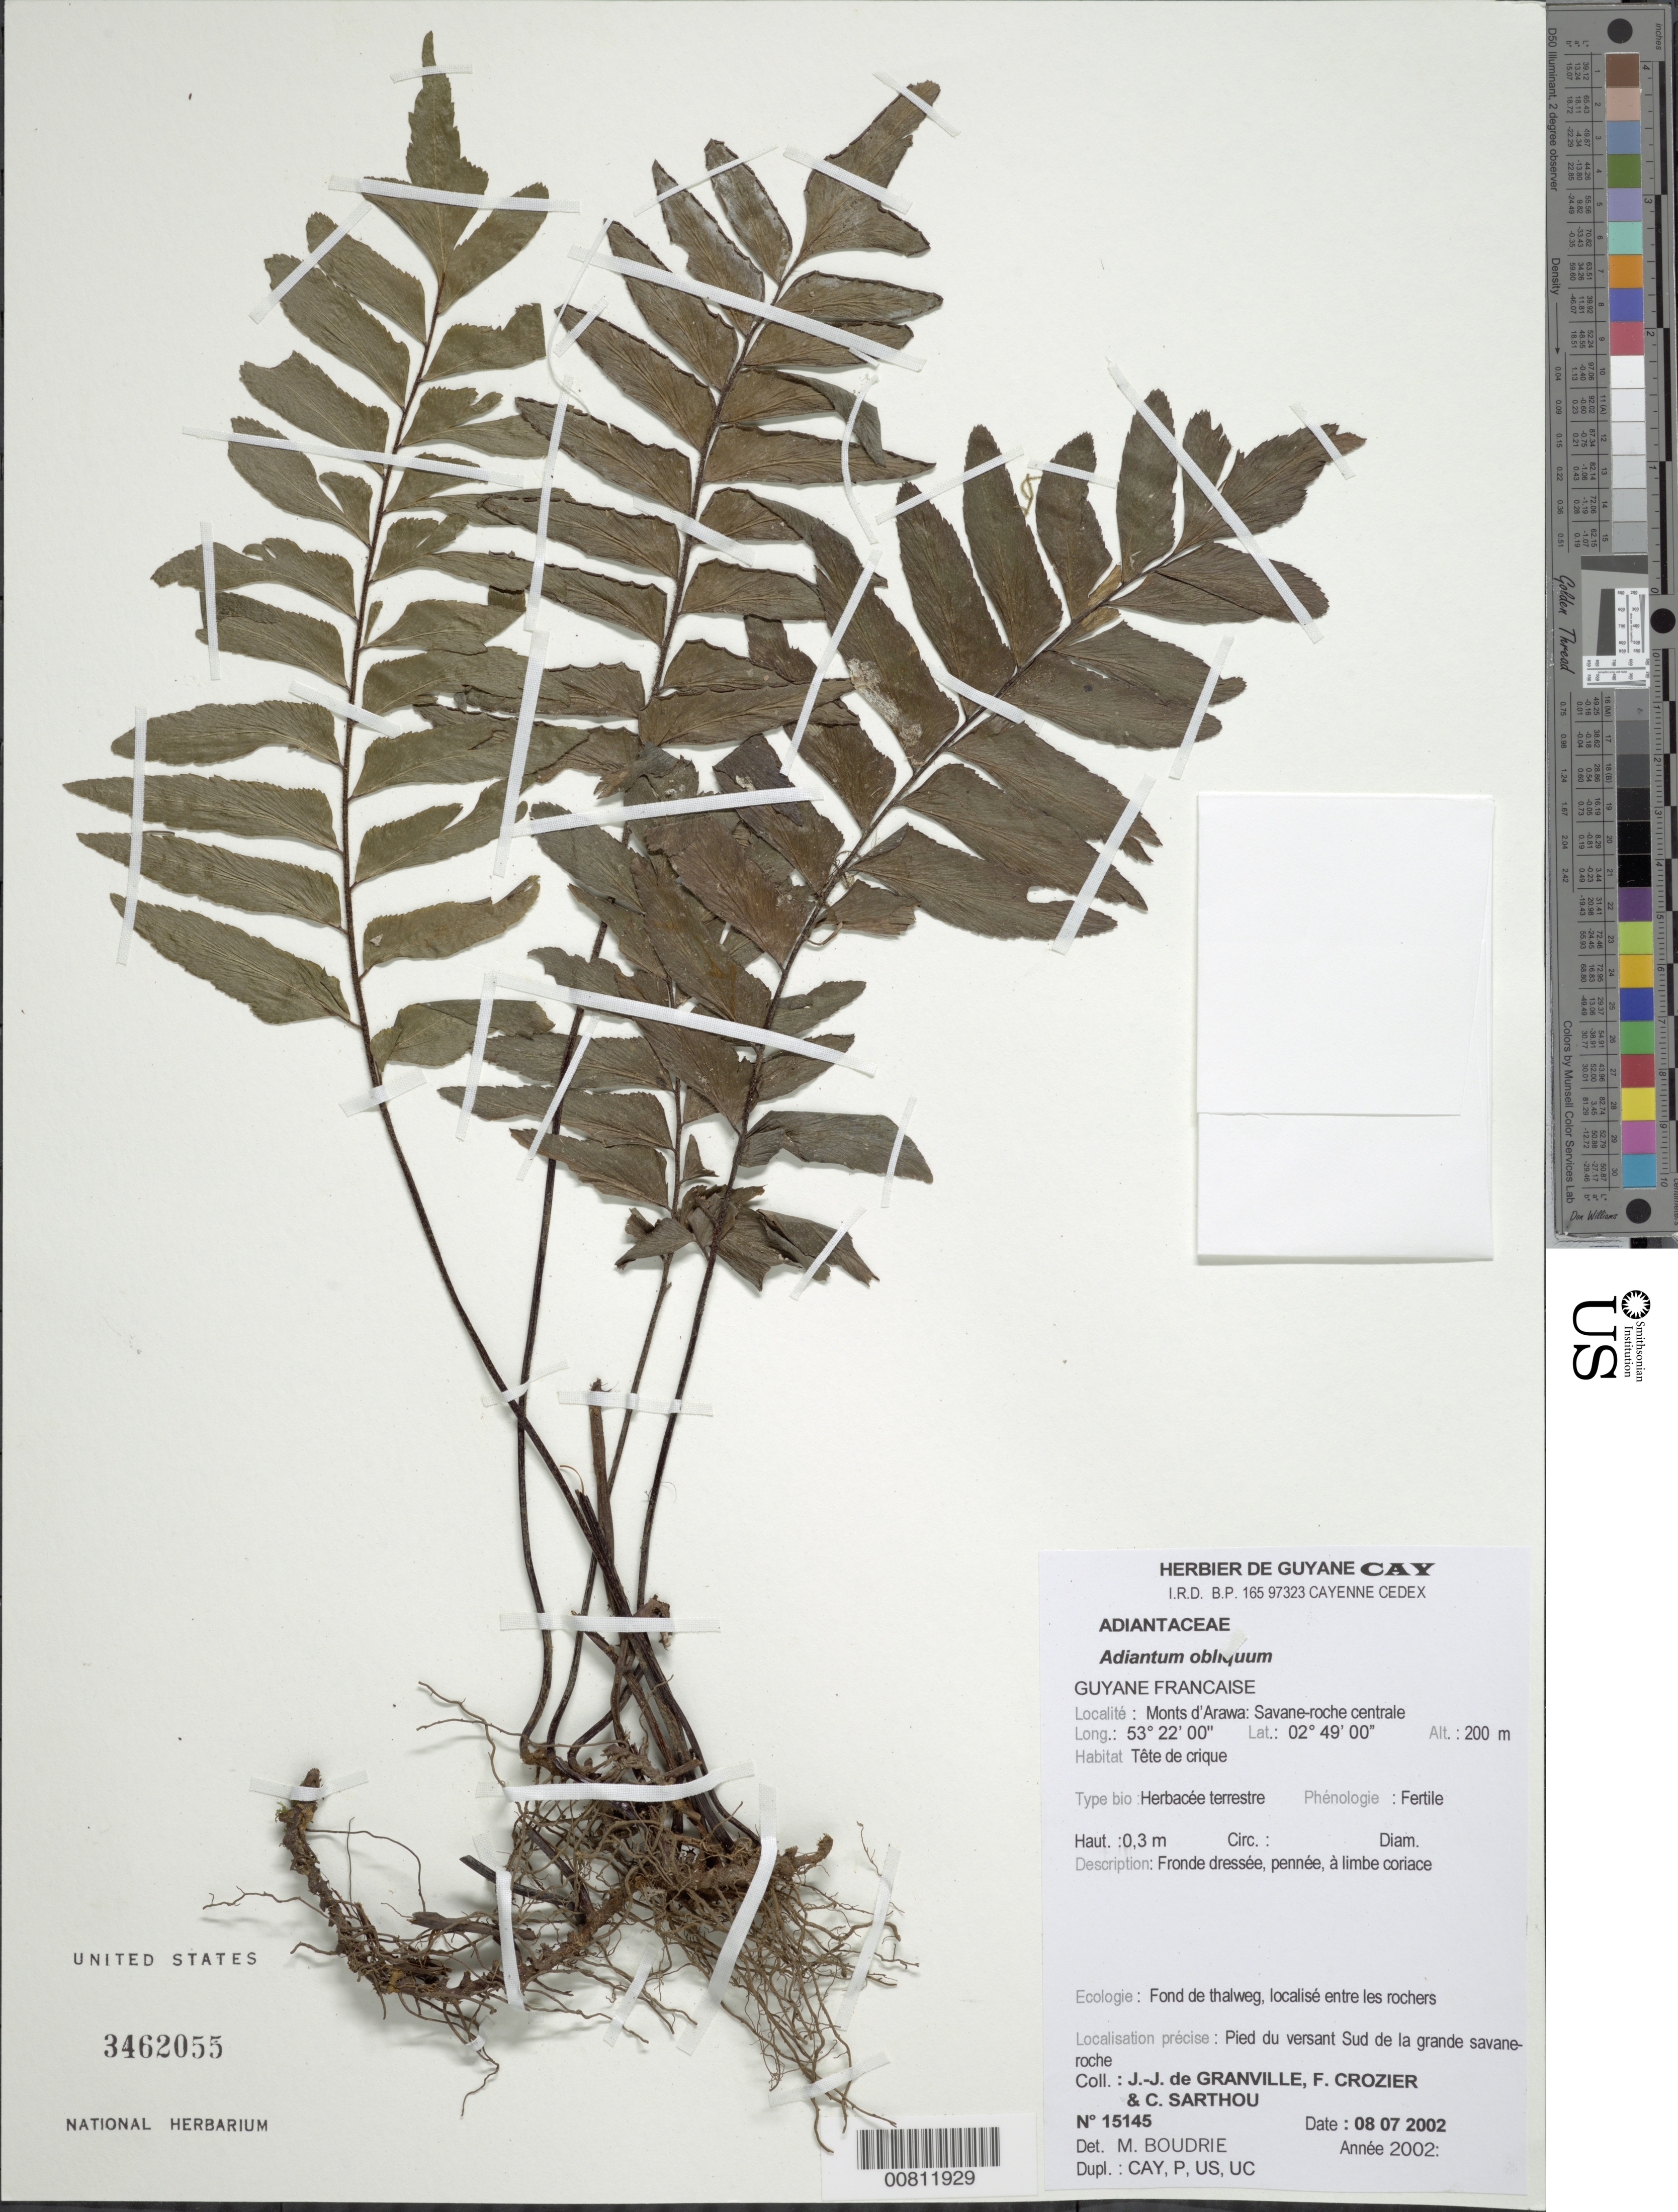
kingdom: Plantae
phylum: Tracheophyta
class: Polypodiopsida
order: Polypodiales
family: Pteridaceae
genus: Adiantum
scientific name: Adiantum obliquum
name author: Willd.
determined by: Boudrie, M.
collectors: J.-J. de Granville, F. Crozier & C. Sarthou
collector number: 15145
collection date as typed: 8-Jul-02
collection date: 2002-07-08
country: French Guiana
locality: Monts d'Arawa, zone de la savane-roche centrale, pied du versant sud de la grande savane-roche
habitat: Tête de crique. Fond de thaweg, localisé entre les rochers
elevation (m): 200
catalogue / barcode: US 3462055